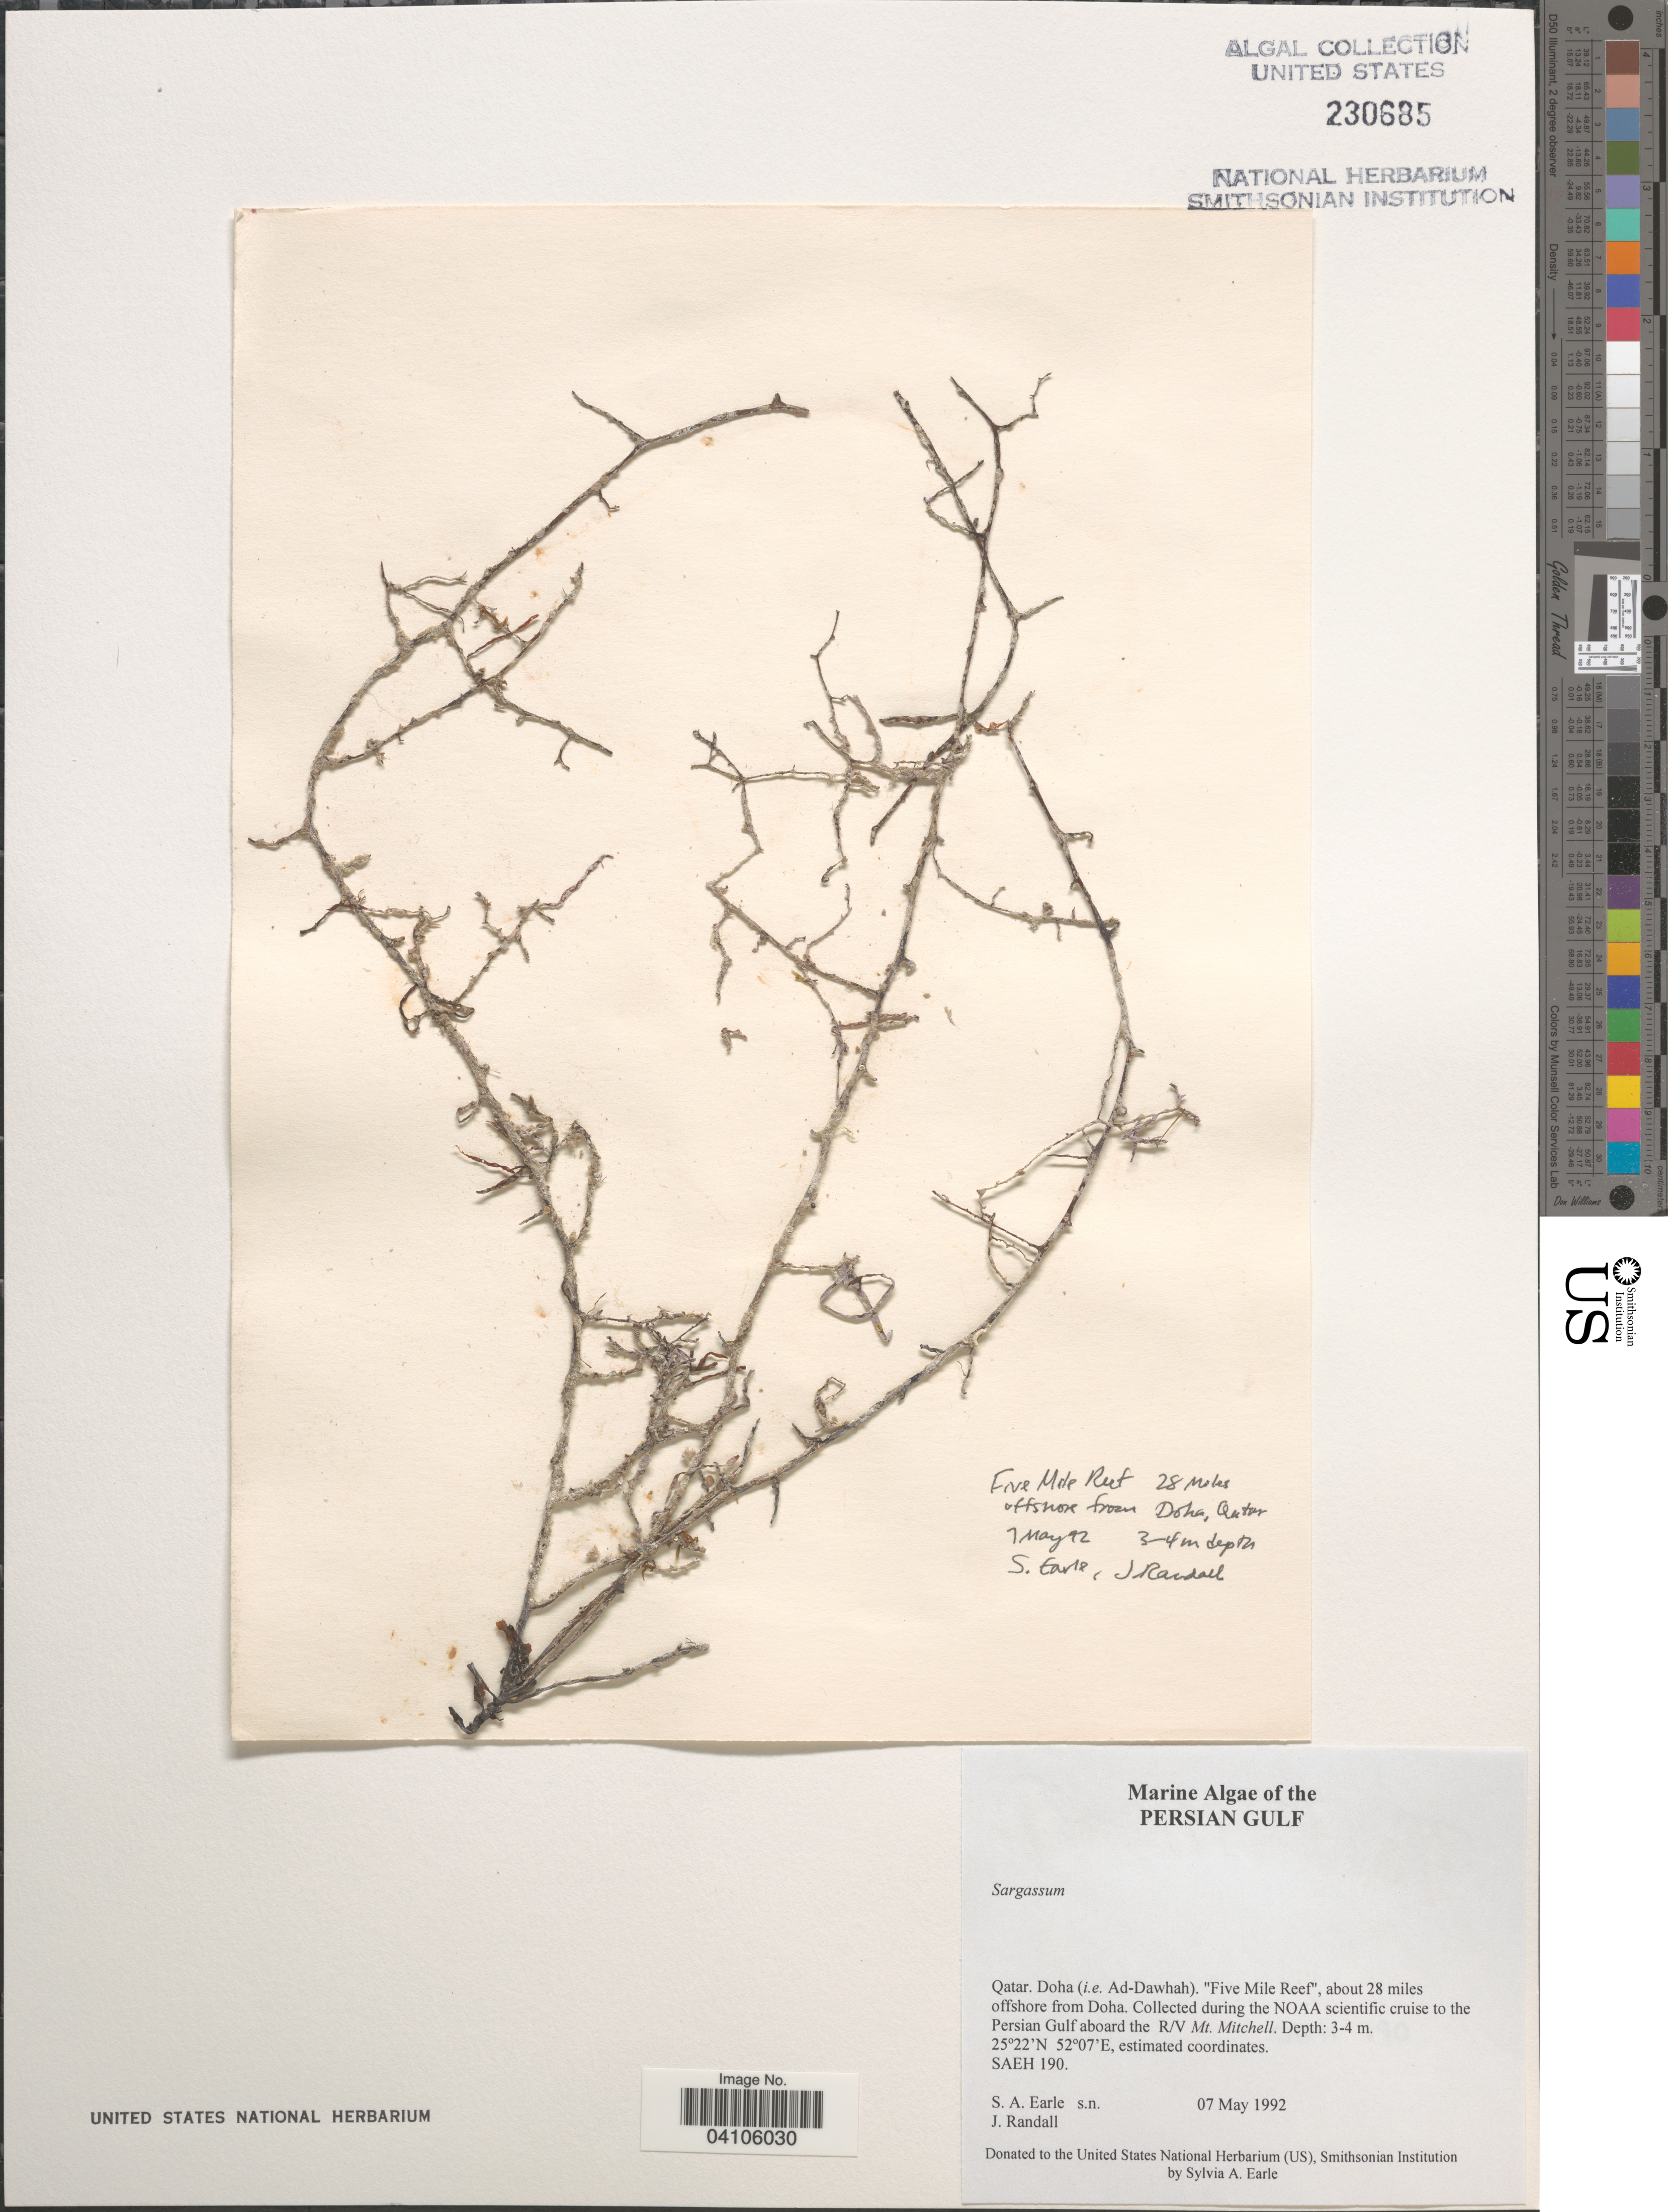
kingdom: Chromista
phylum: Ochrophyta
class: Phaeophyceae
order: Fucales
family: Sargassaceae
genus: Sargassum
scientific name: Sargassum sp.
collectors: S. A. Earle & J. Randall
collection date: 1992-05-07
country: Quatar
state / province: Ad Dawhah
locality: Persian Gulf. Qatar. Doha. "Five Mile Reef", about 28 miles offshore from Doha. The NOAA scientific cruise to the Persian Gulf aboard the R/V Mt. Mitchell.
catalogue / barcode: US 230685